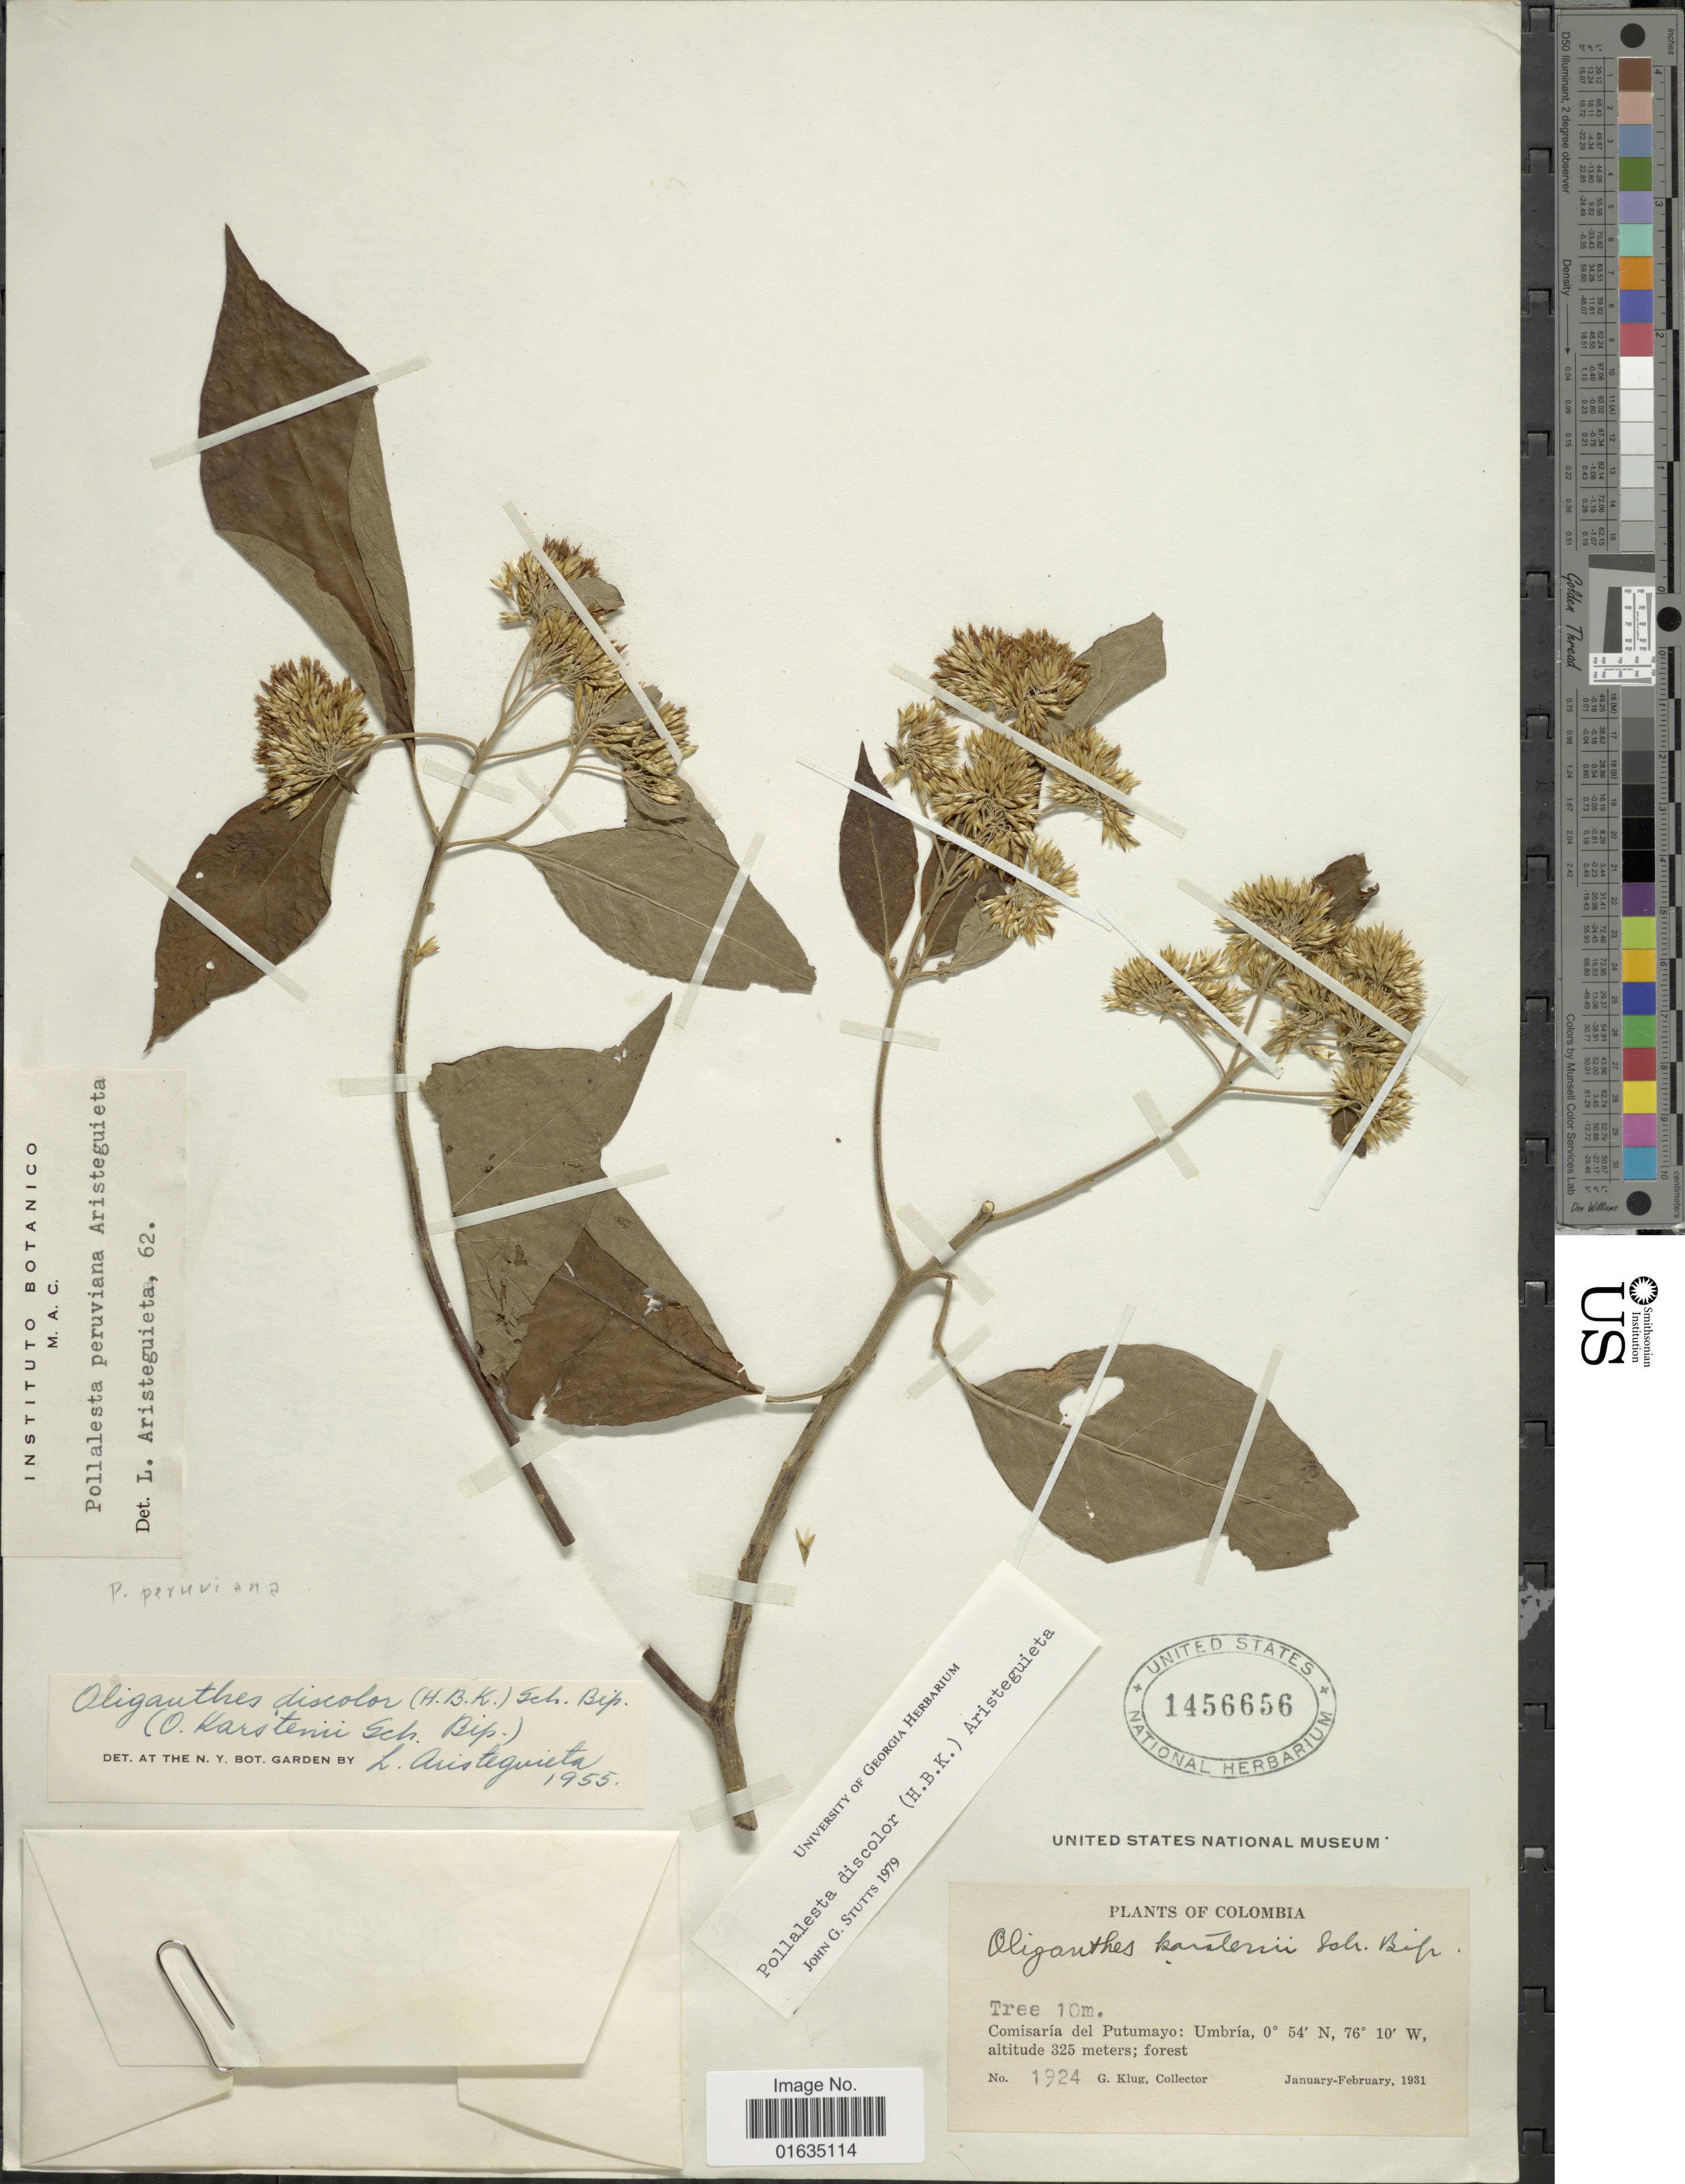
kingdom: Plantae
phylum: Tracheophyta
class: Magnoliopsida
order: Asterales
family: Asteraceae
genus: Pollalesta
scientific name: Pollalesta discolor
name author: (Kunth) Aristeg.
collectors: G. Klug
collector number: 1924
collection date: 1931-01/1931-02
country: Colombia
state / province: Putumayo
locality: Comisaria del Putumayo, Umbria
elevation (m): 325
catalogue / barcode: US 1456656